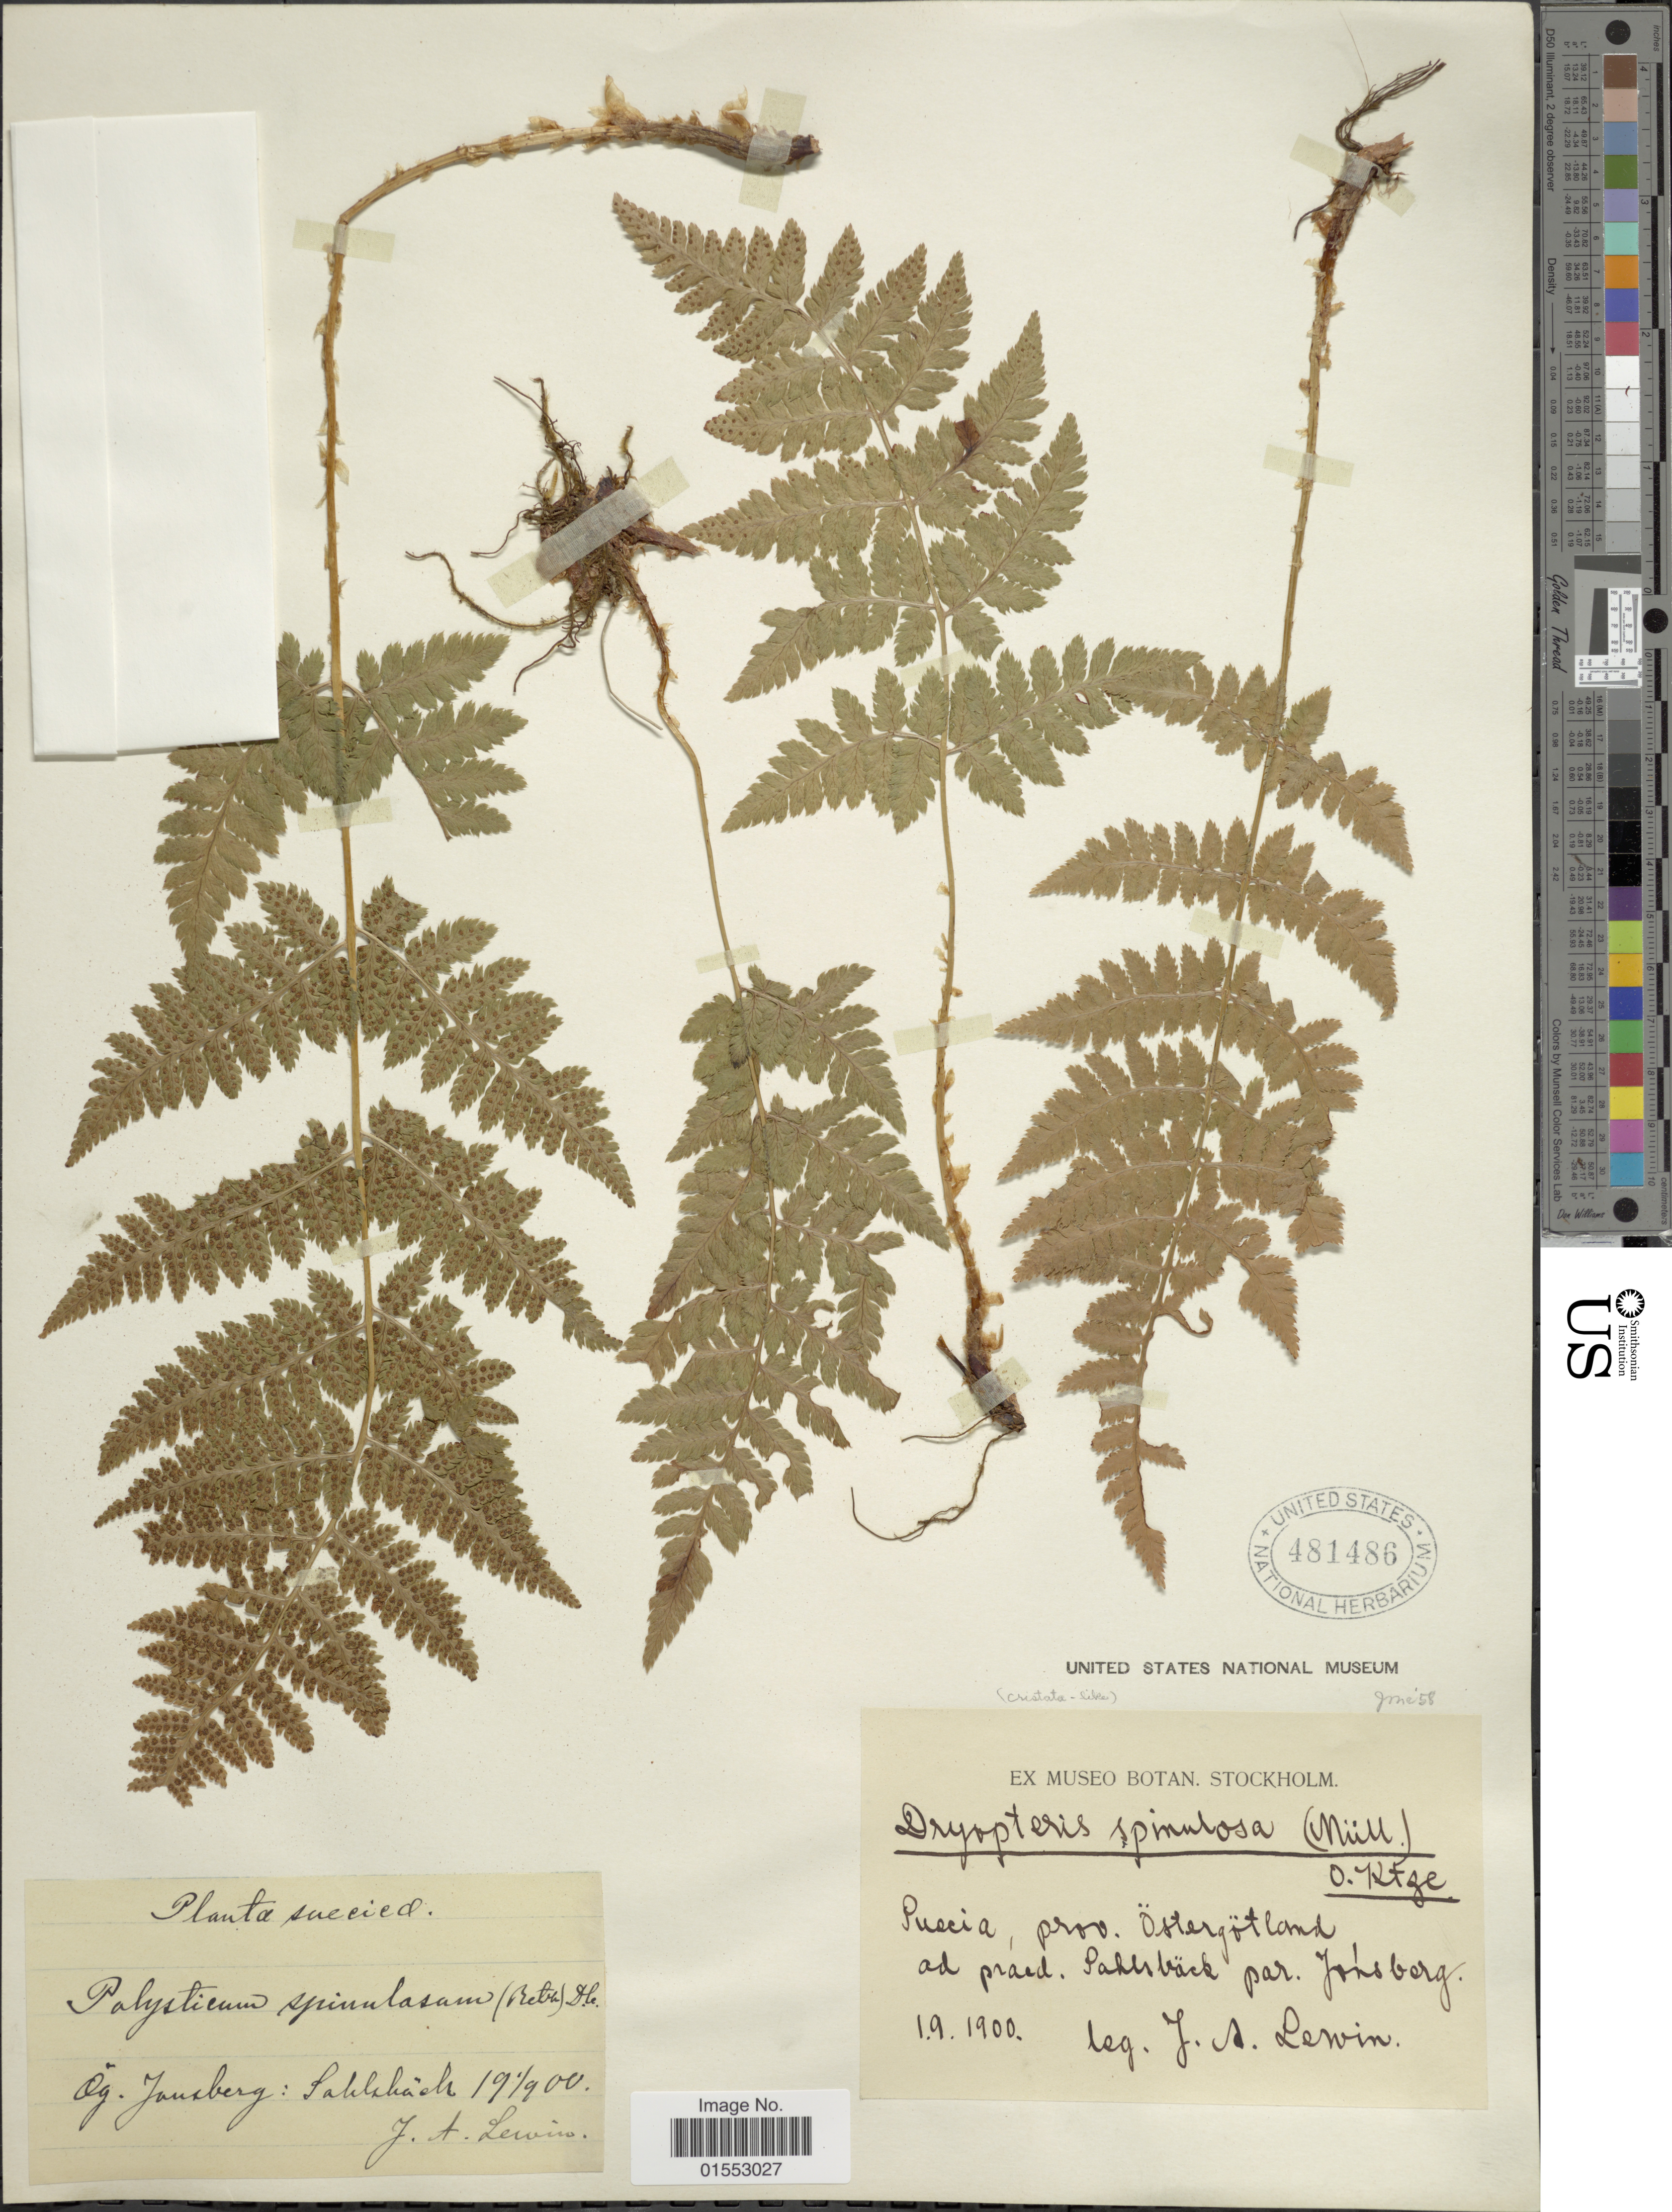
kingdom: Plantae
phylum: Tracheophyta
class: Polypodiopsida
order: Polypodiales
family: Dryopteridaceae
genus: Dryopteris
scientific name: Dryopteris carthusiana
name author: (Villars) H.P. Fuchs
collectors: J. Lewin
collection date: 1900-01-09 or 1900-09-01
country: Sweden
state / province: Östergötland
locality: Sahlsbäck, Jonsberg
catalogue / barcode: US 481486